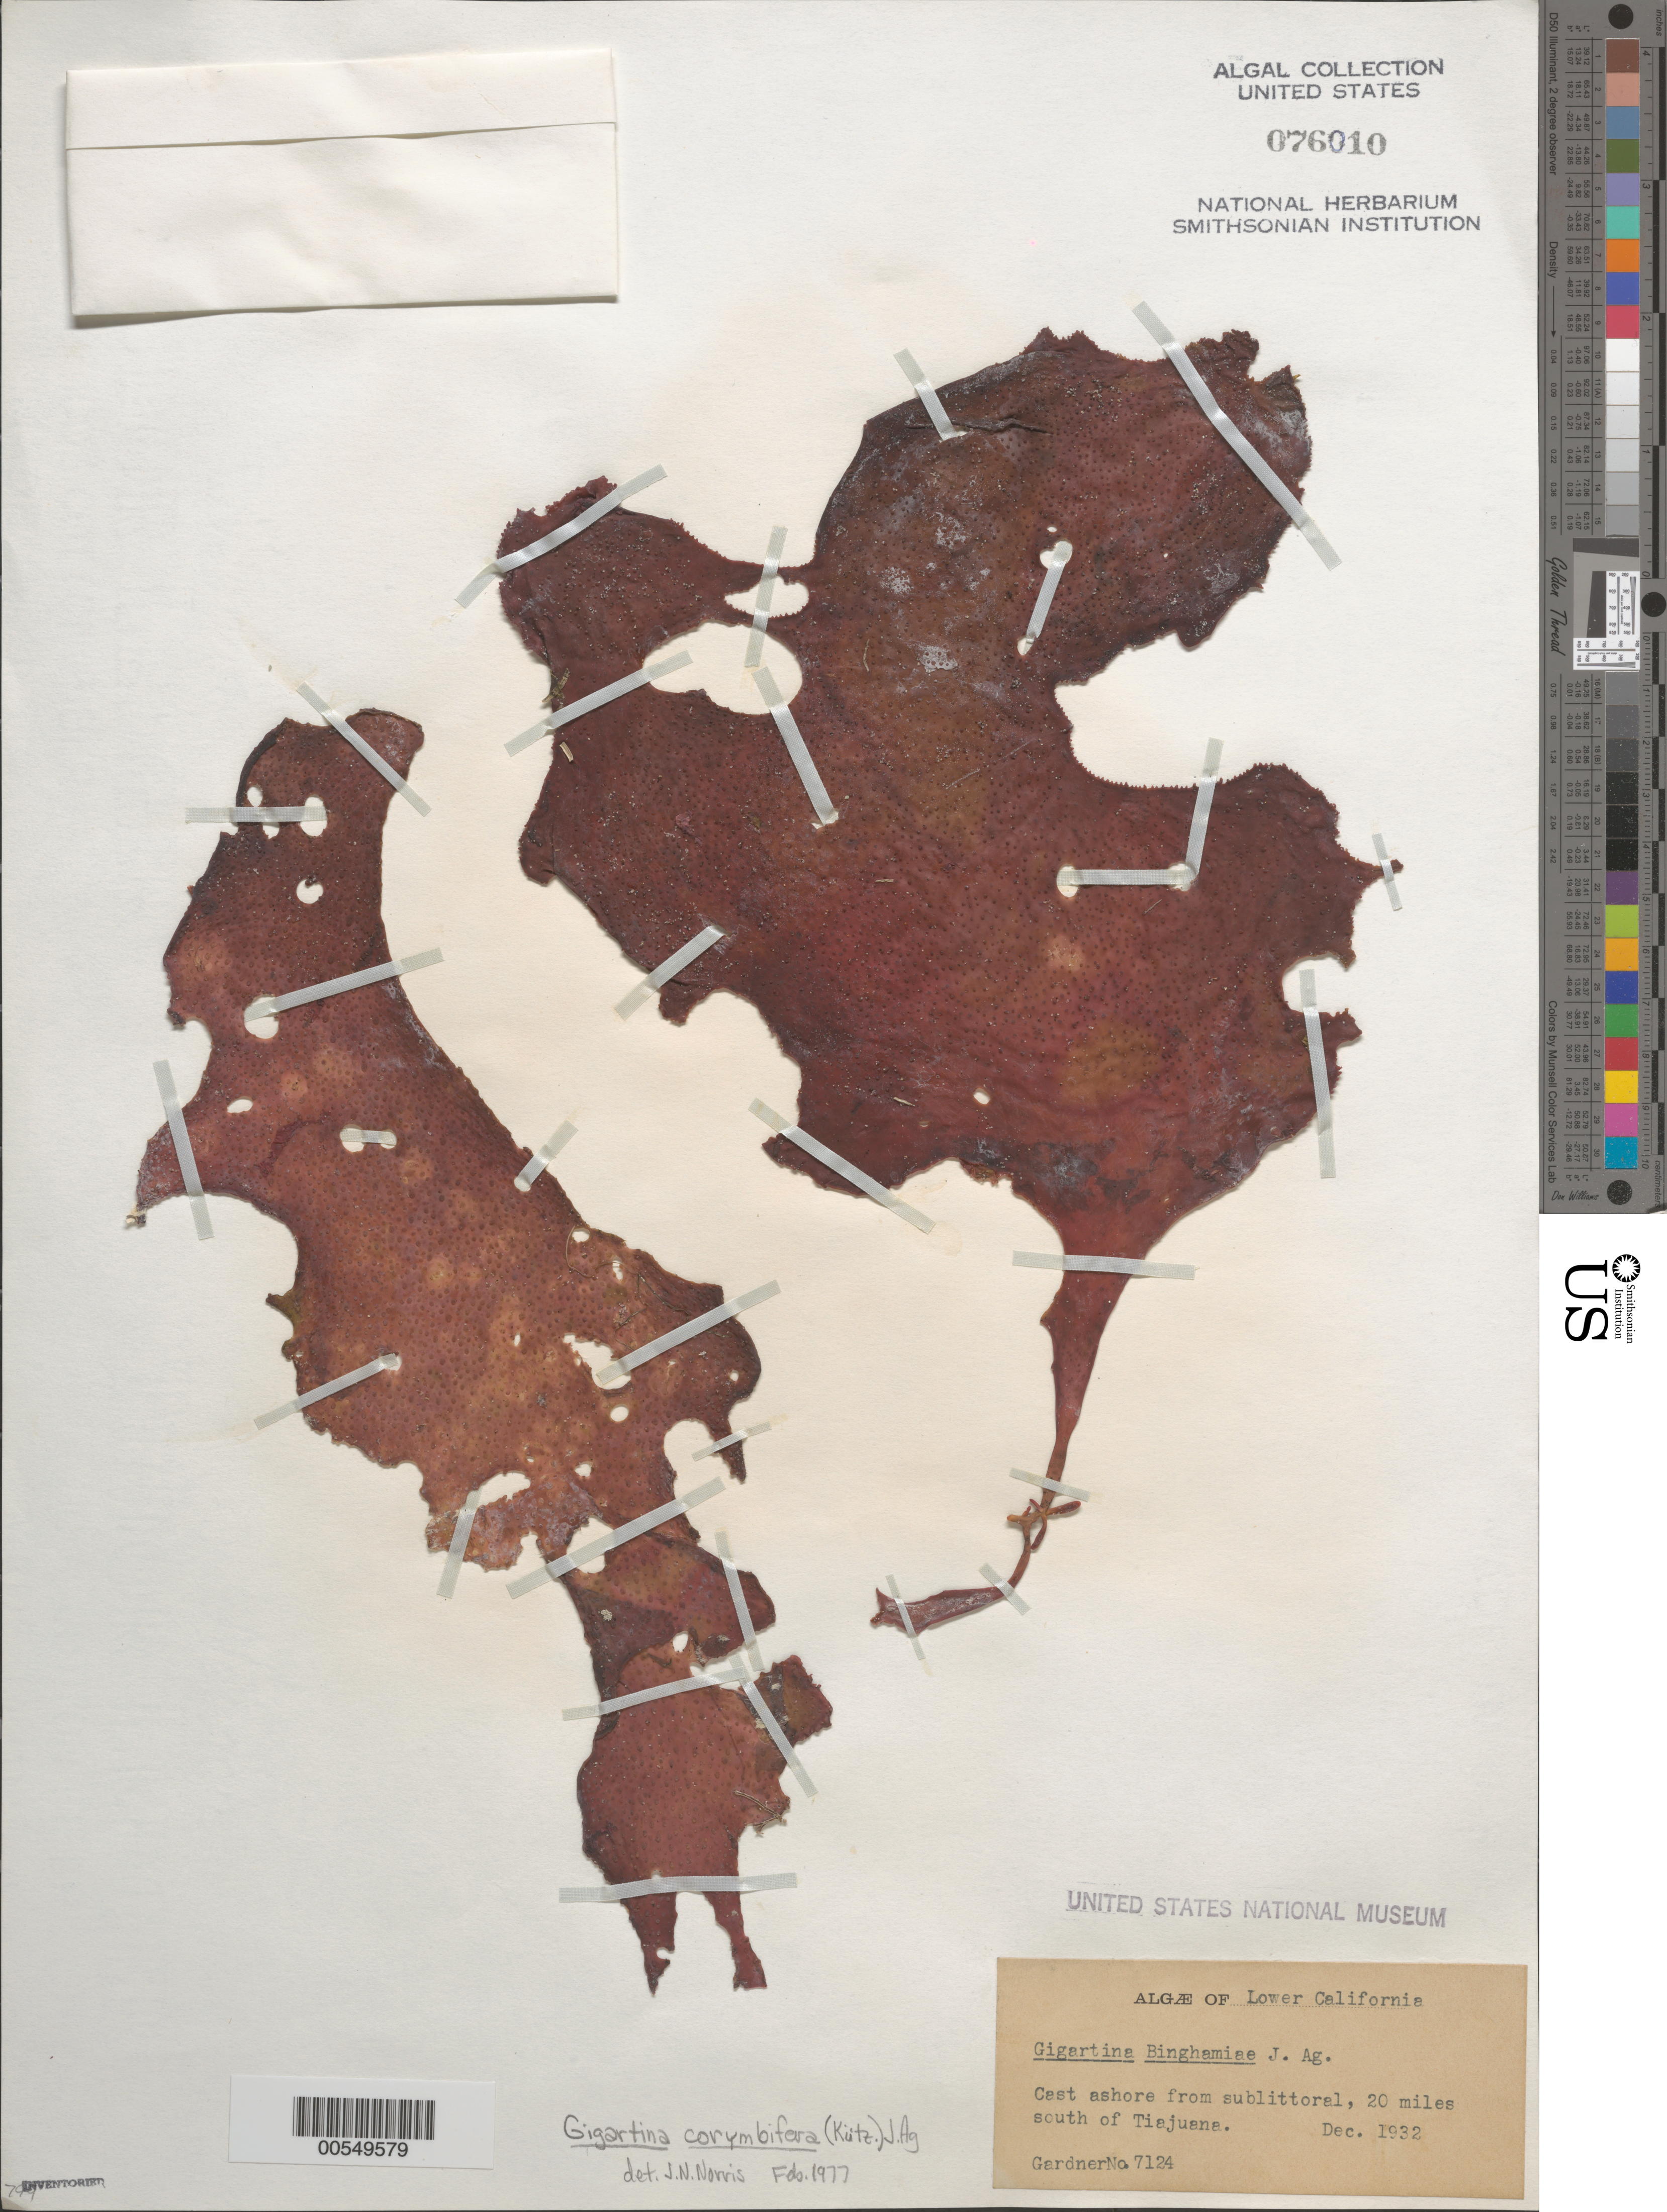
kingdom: Plantae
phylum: Rhodophyta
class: Florideophyceae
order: Gigartinales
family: Gigartinaceae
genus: Chondracanthus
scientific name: Chondracanthus corymbiferus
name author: (Kütz.) Guiry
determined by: Algae name updating Project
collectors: N. Gardner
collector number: NLG 7124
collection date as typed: Dec 1932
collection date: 1932-12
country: Mexico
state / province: Baja California Norte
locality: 20 miles south of Tiajuana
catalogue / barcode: US 76010